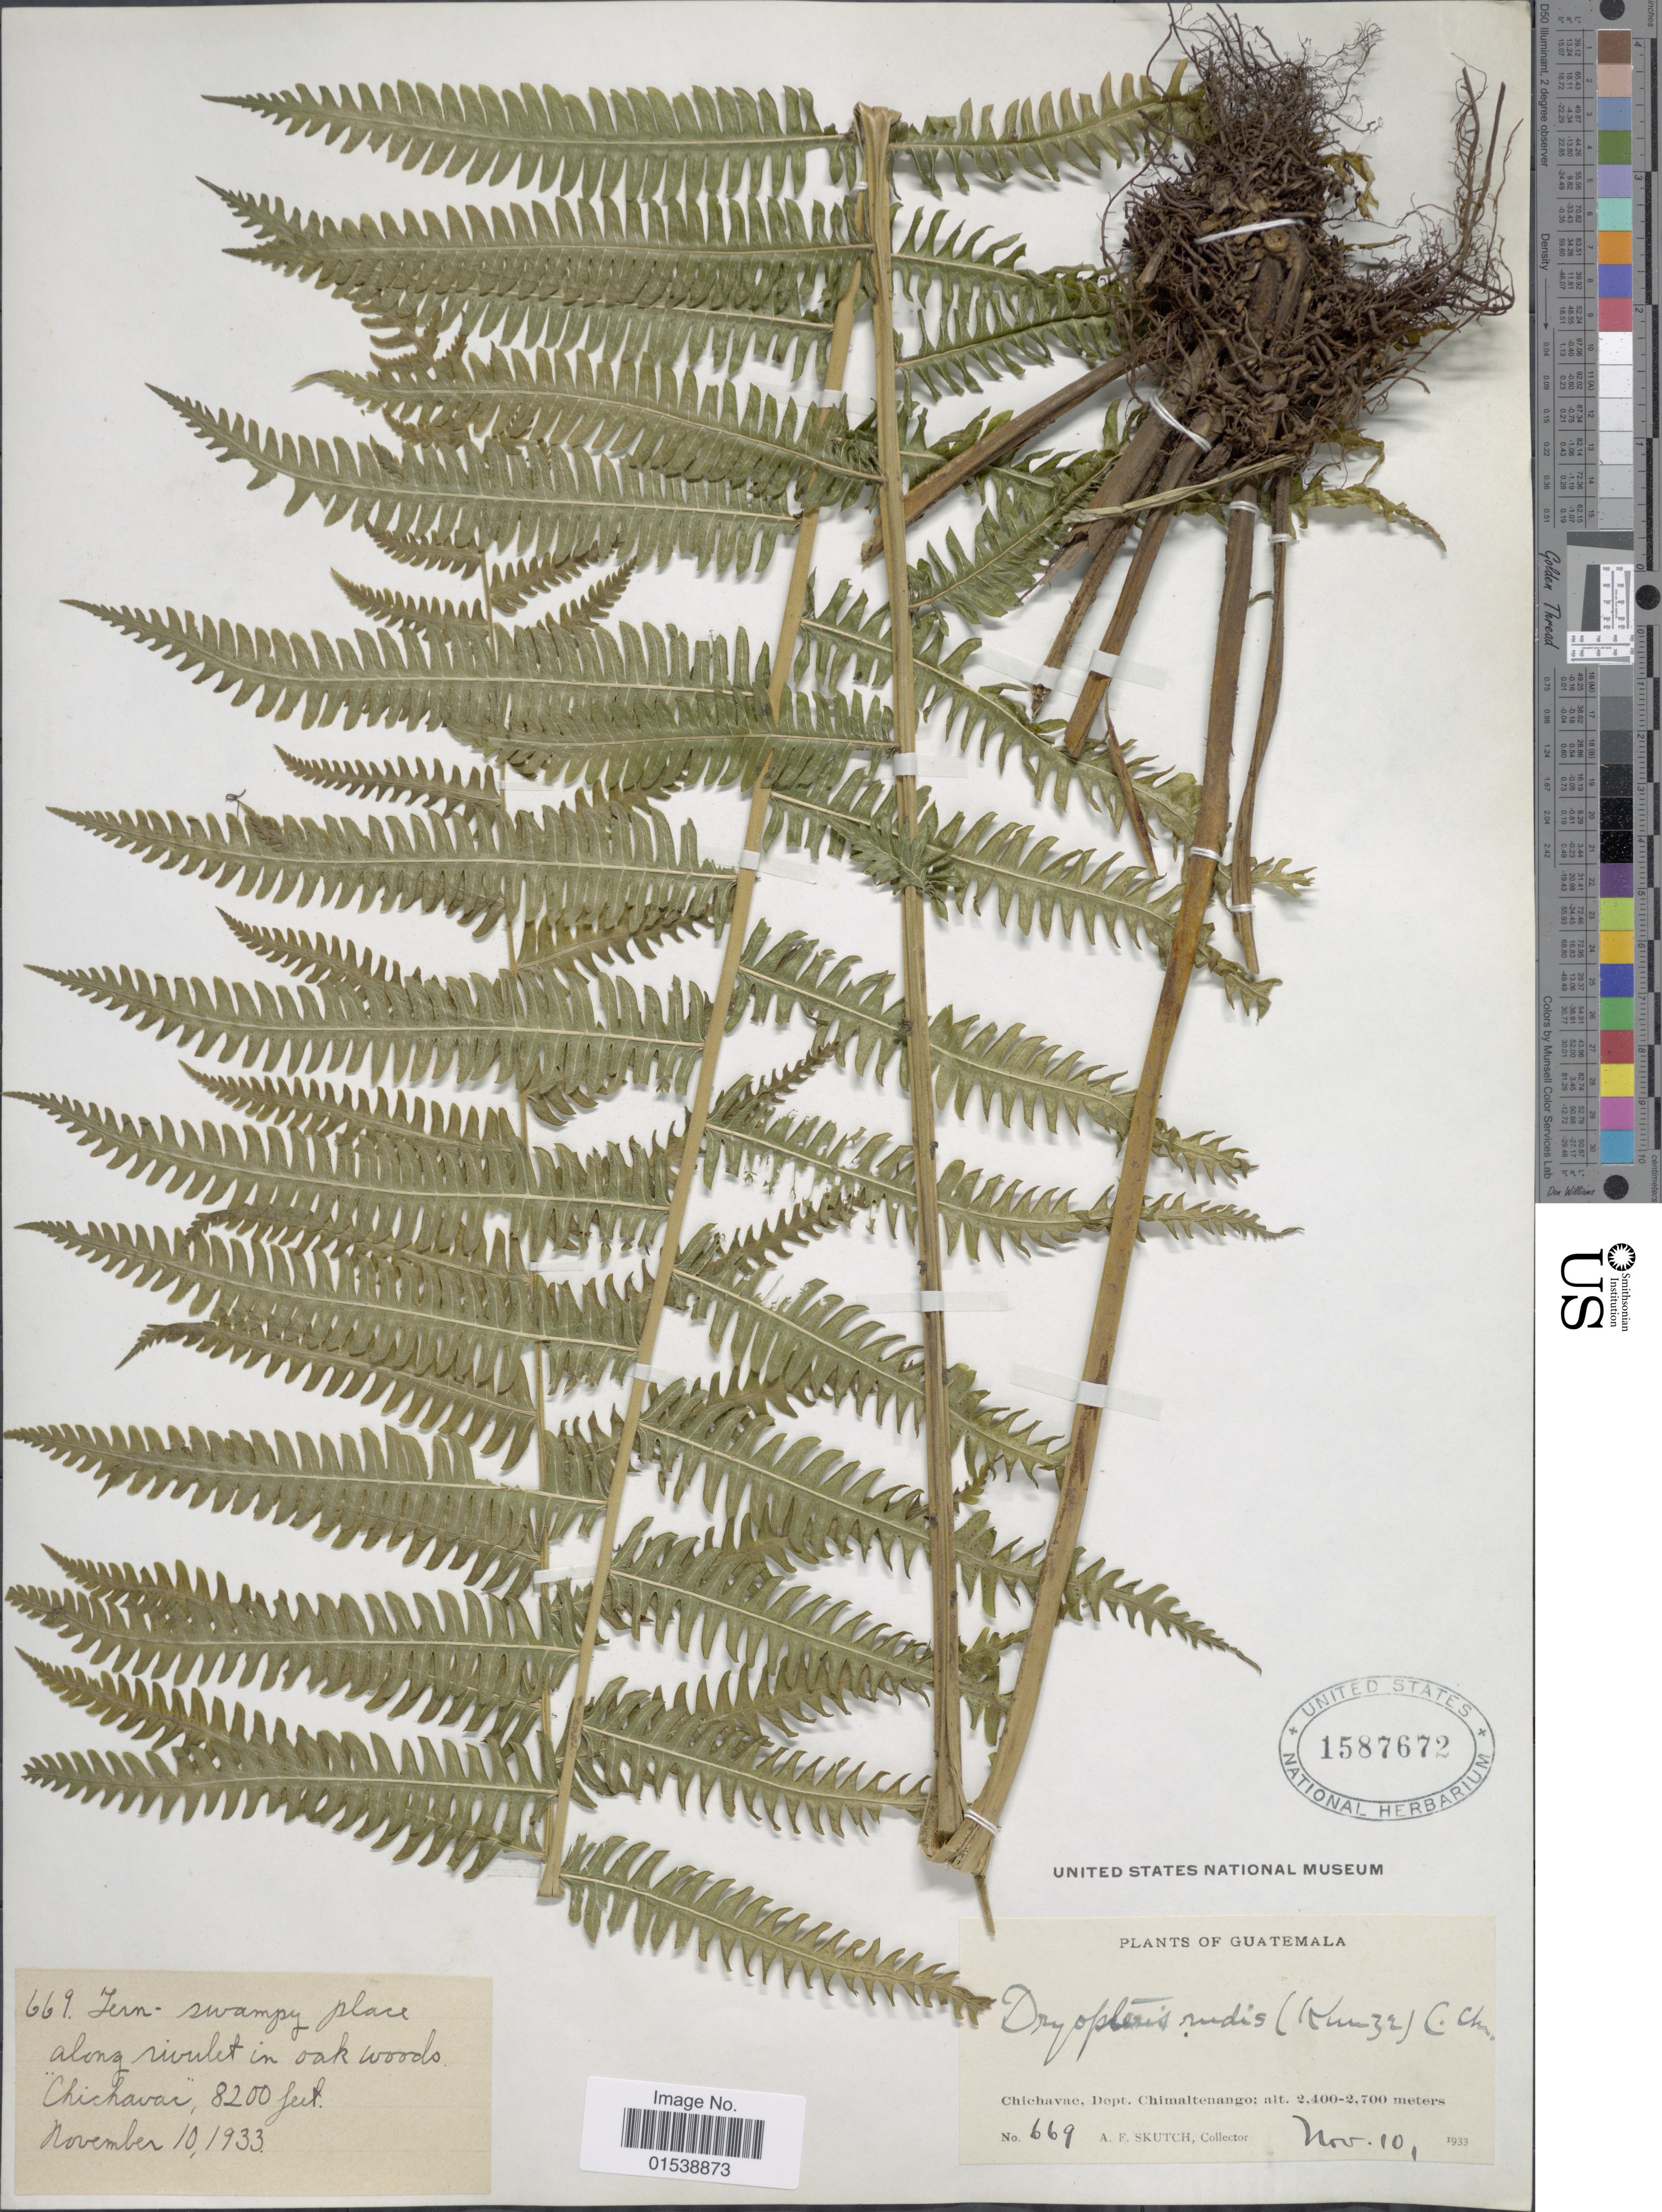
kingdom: Plantae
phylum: Tracheophyta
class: Polypodiopsida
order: Polypodiales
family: Thelypteridaceae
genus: Amauropelta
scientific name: Amauropelta rudis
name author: (Kunze) Pic. Serm.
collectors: A. F. Skutch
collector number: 669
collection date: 1933-11-10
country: Guatemala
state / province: Chimaltenango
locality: Chichavae, Dept. Chimaltenango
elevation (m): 2499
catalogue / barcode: US 1587672